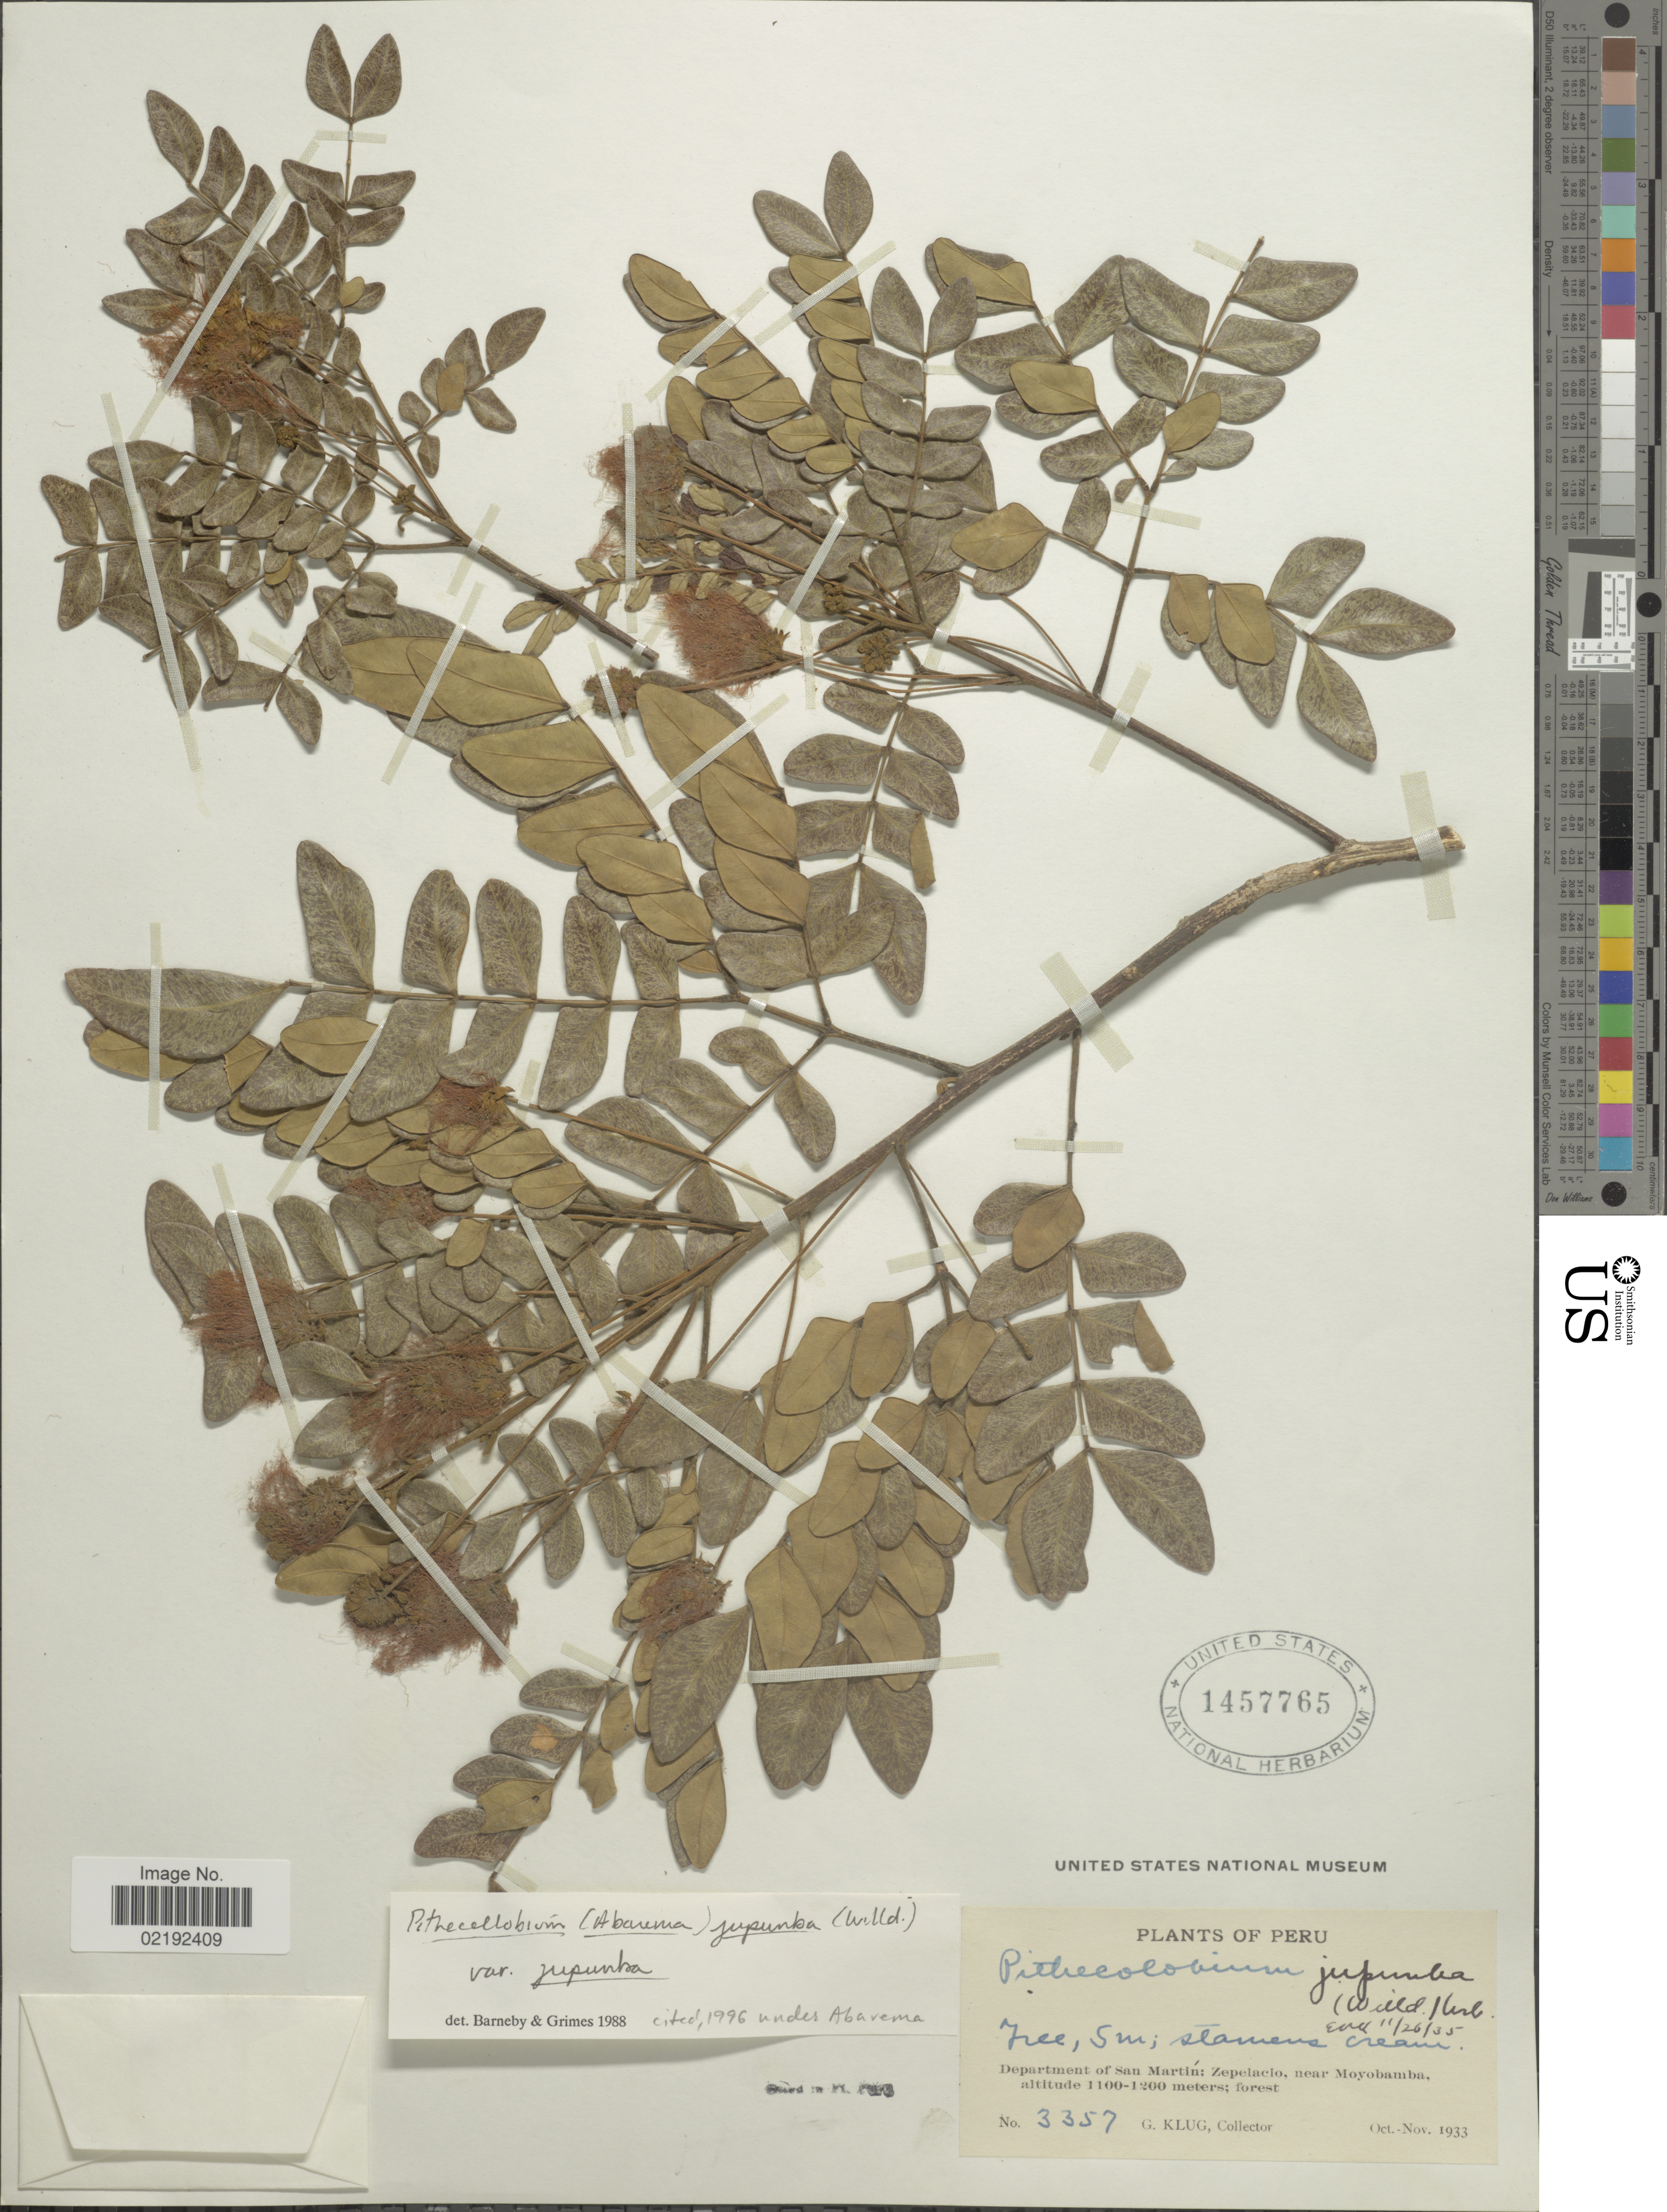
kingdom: Plantae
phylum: Tracheophyta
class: Magnoliopsida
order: Fabales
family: Fabaceae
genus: Abarema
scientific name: Abarema jupunba var. jupunba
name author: (Willd.) Britton & Killip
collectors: G. Klug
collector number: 3357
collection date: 1933-10/1933-11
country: Peru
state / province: San Martín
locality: Zepelacio, near Moyobamba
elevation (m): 1100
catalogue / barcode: US 1457765